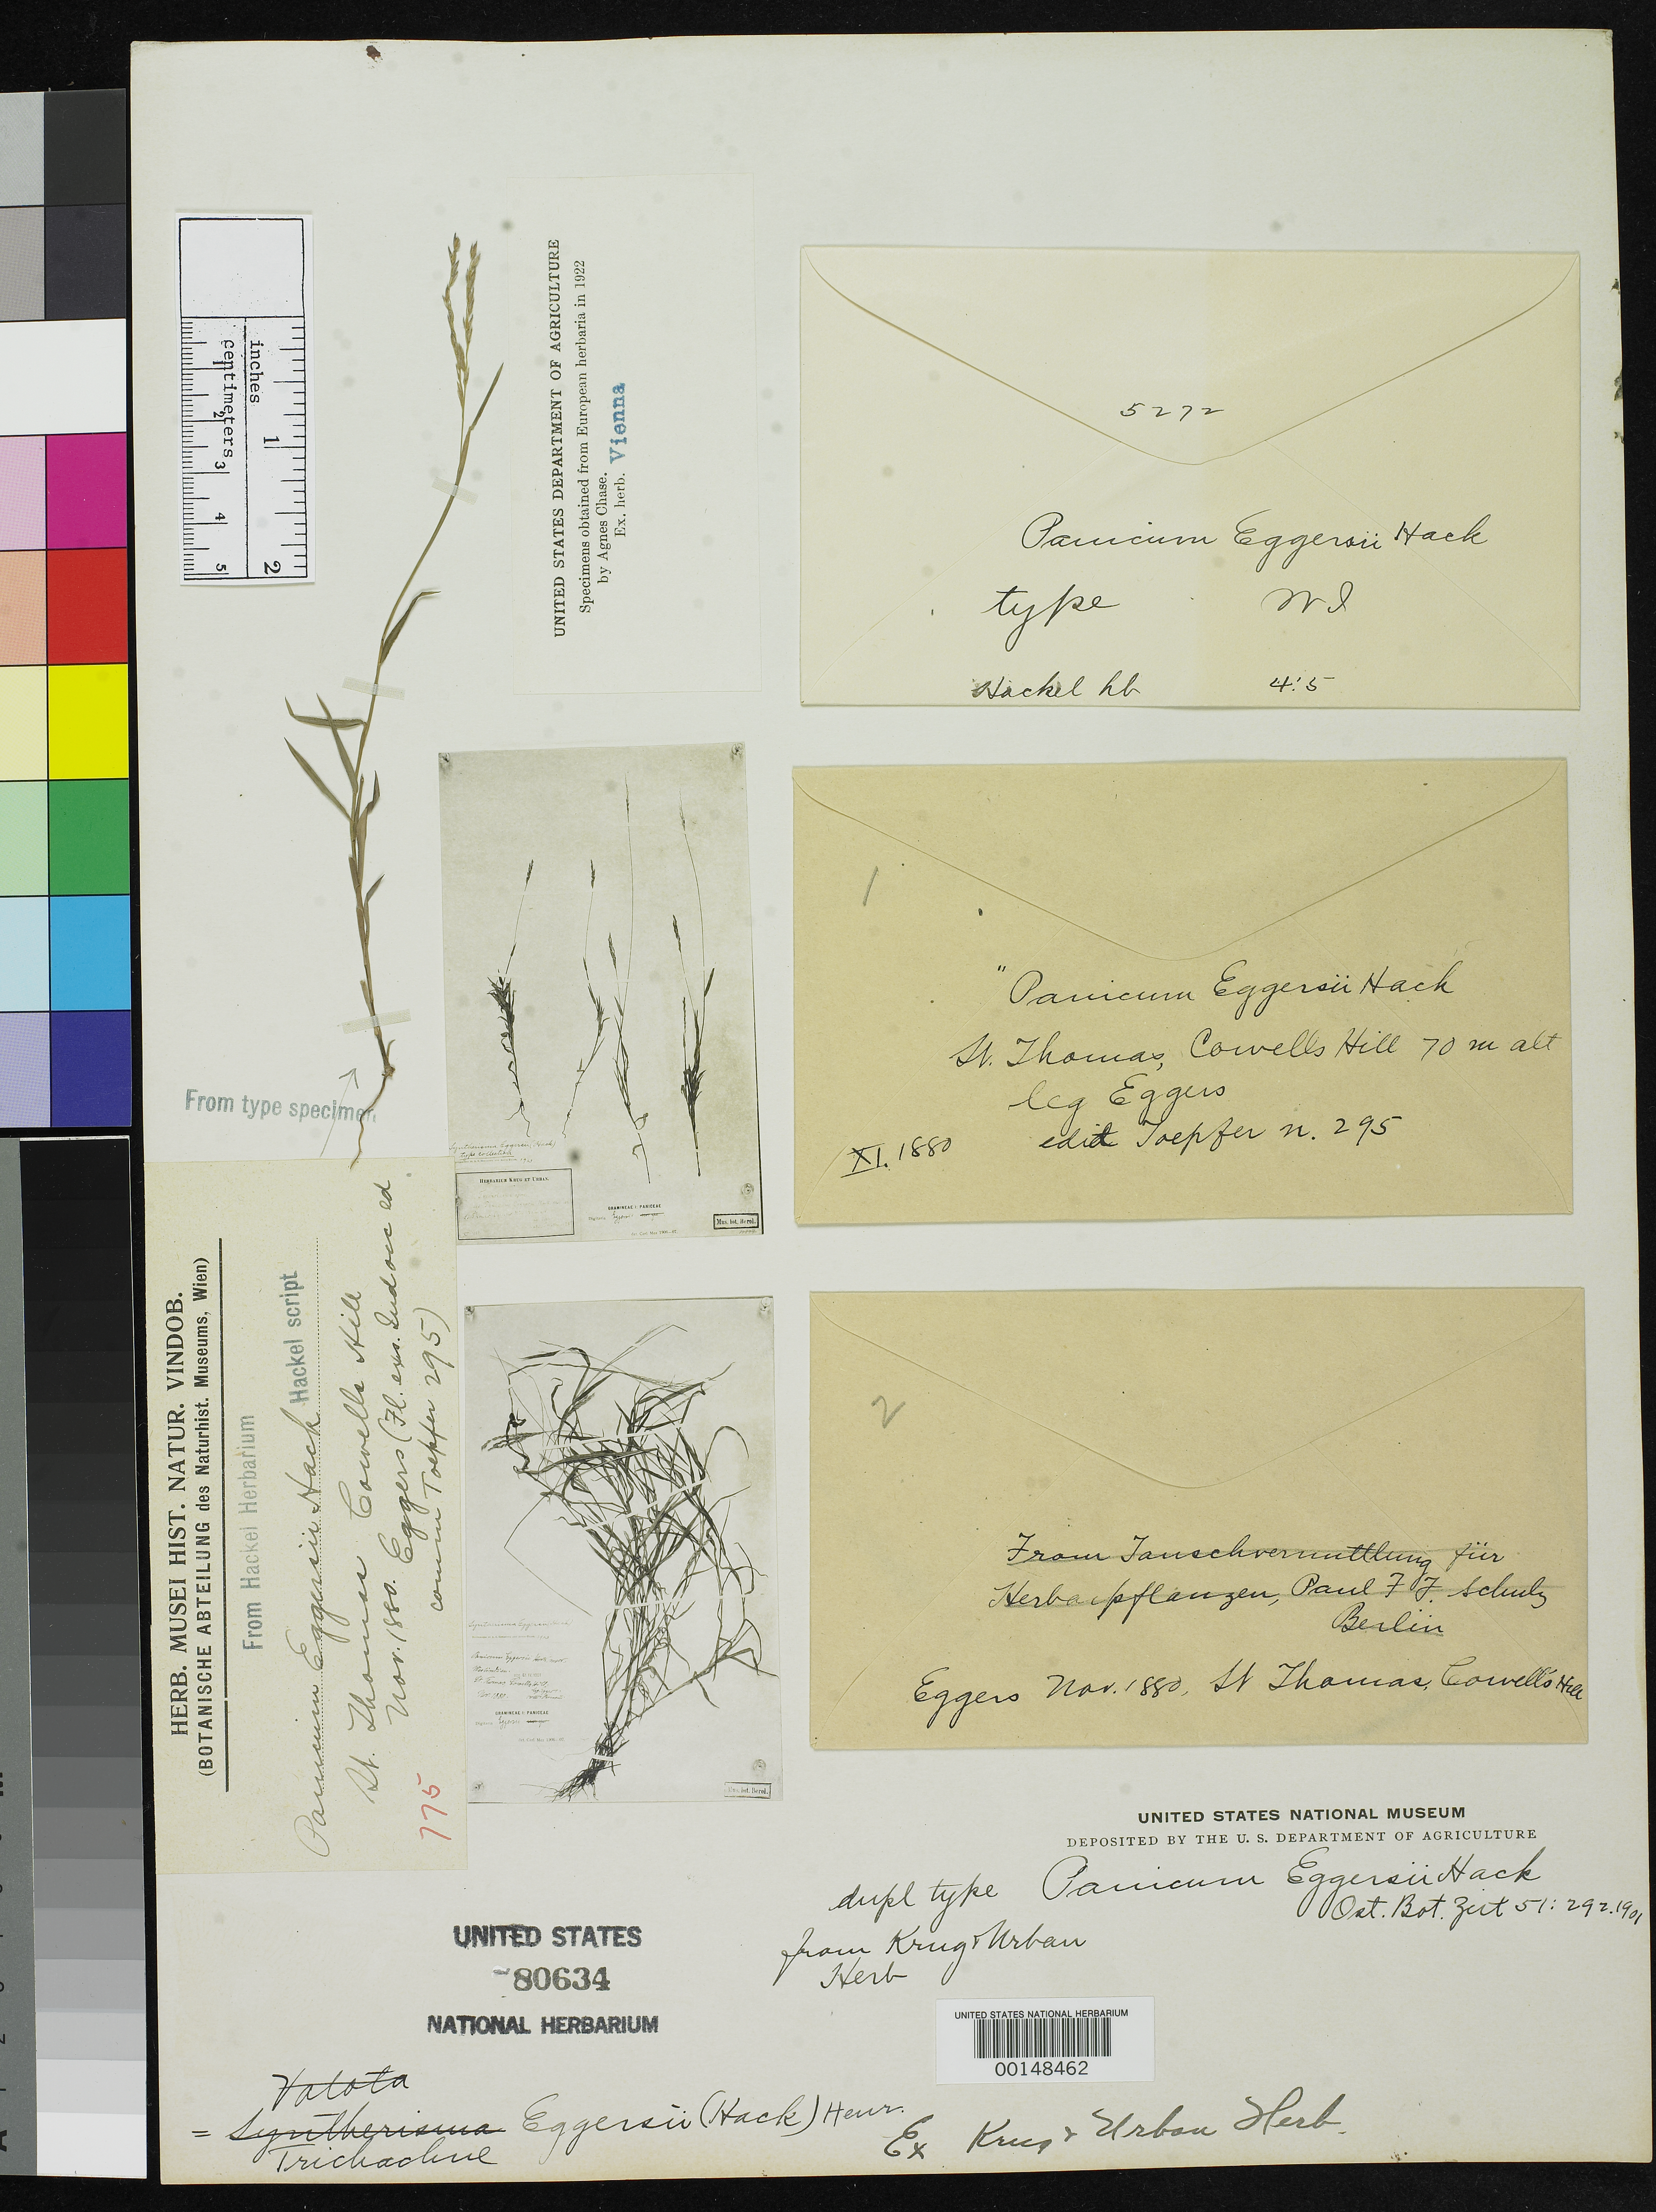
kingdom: Plantae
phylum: Tracheophyta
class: Liliopsida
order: Poales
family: Poaceae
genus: Panicum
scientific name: Panicum eggersii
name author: Hack.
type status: Type Fragment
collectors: H. F. A. von Eggers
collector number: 295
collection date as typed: Nov 1880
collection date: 1880-11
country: U.S. Virgin Islands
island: St. Thomas Island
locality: Cowell's Hill.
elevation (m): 70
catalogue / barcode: US 80634